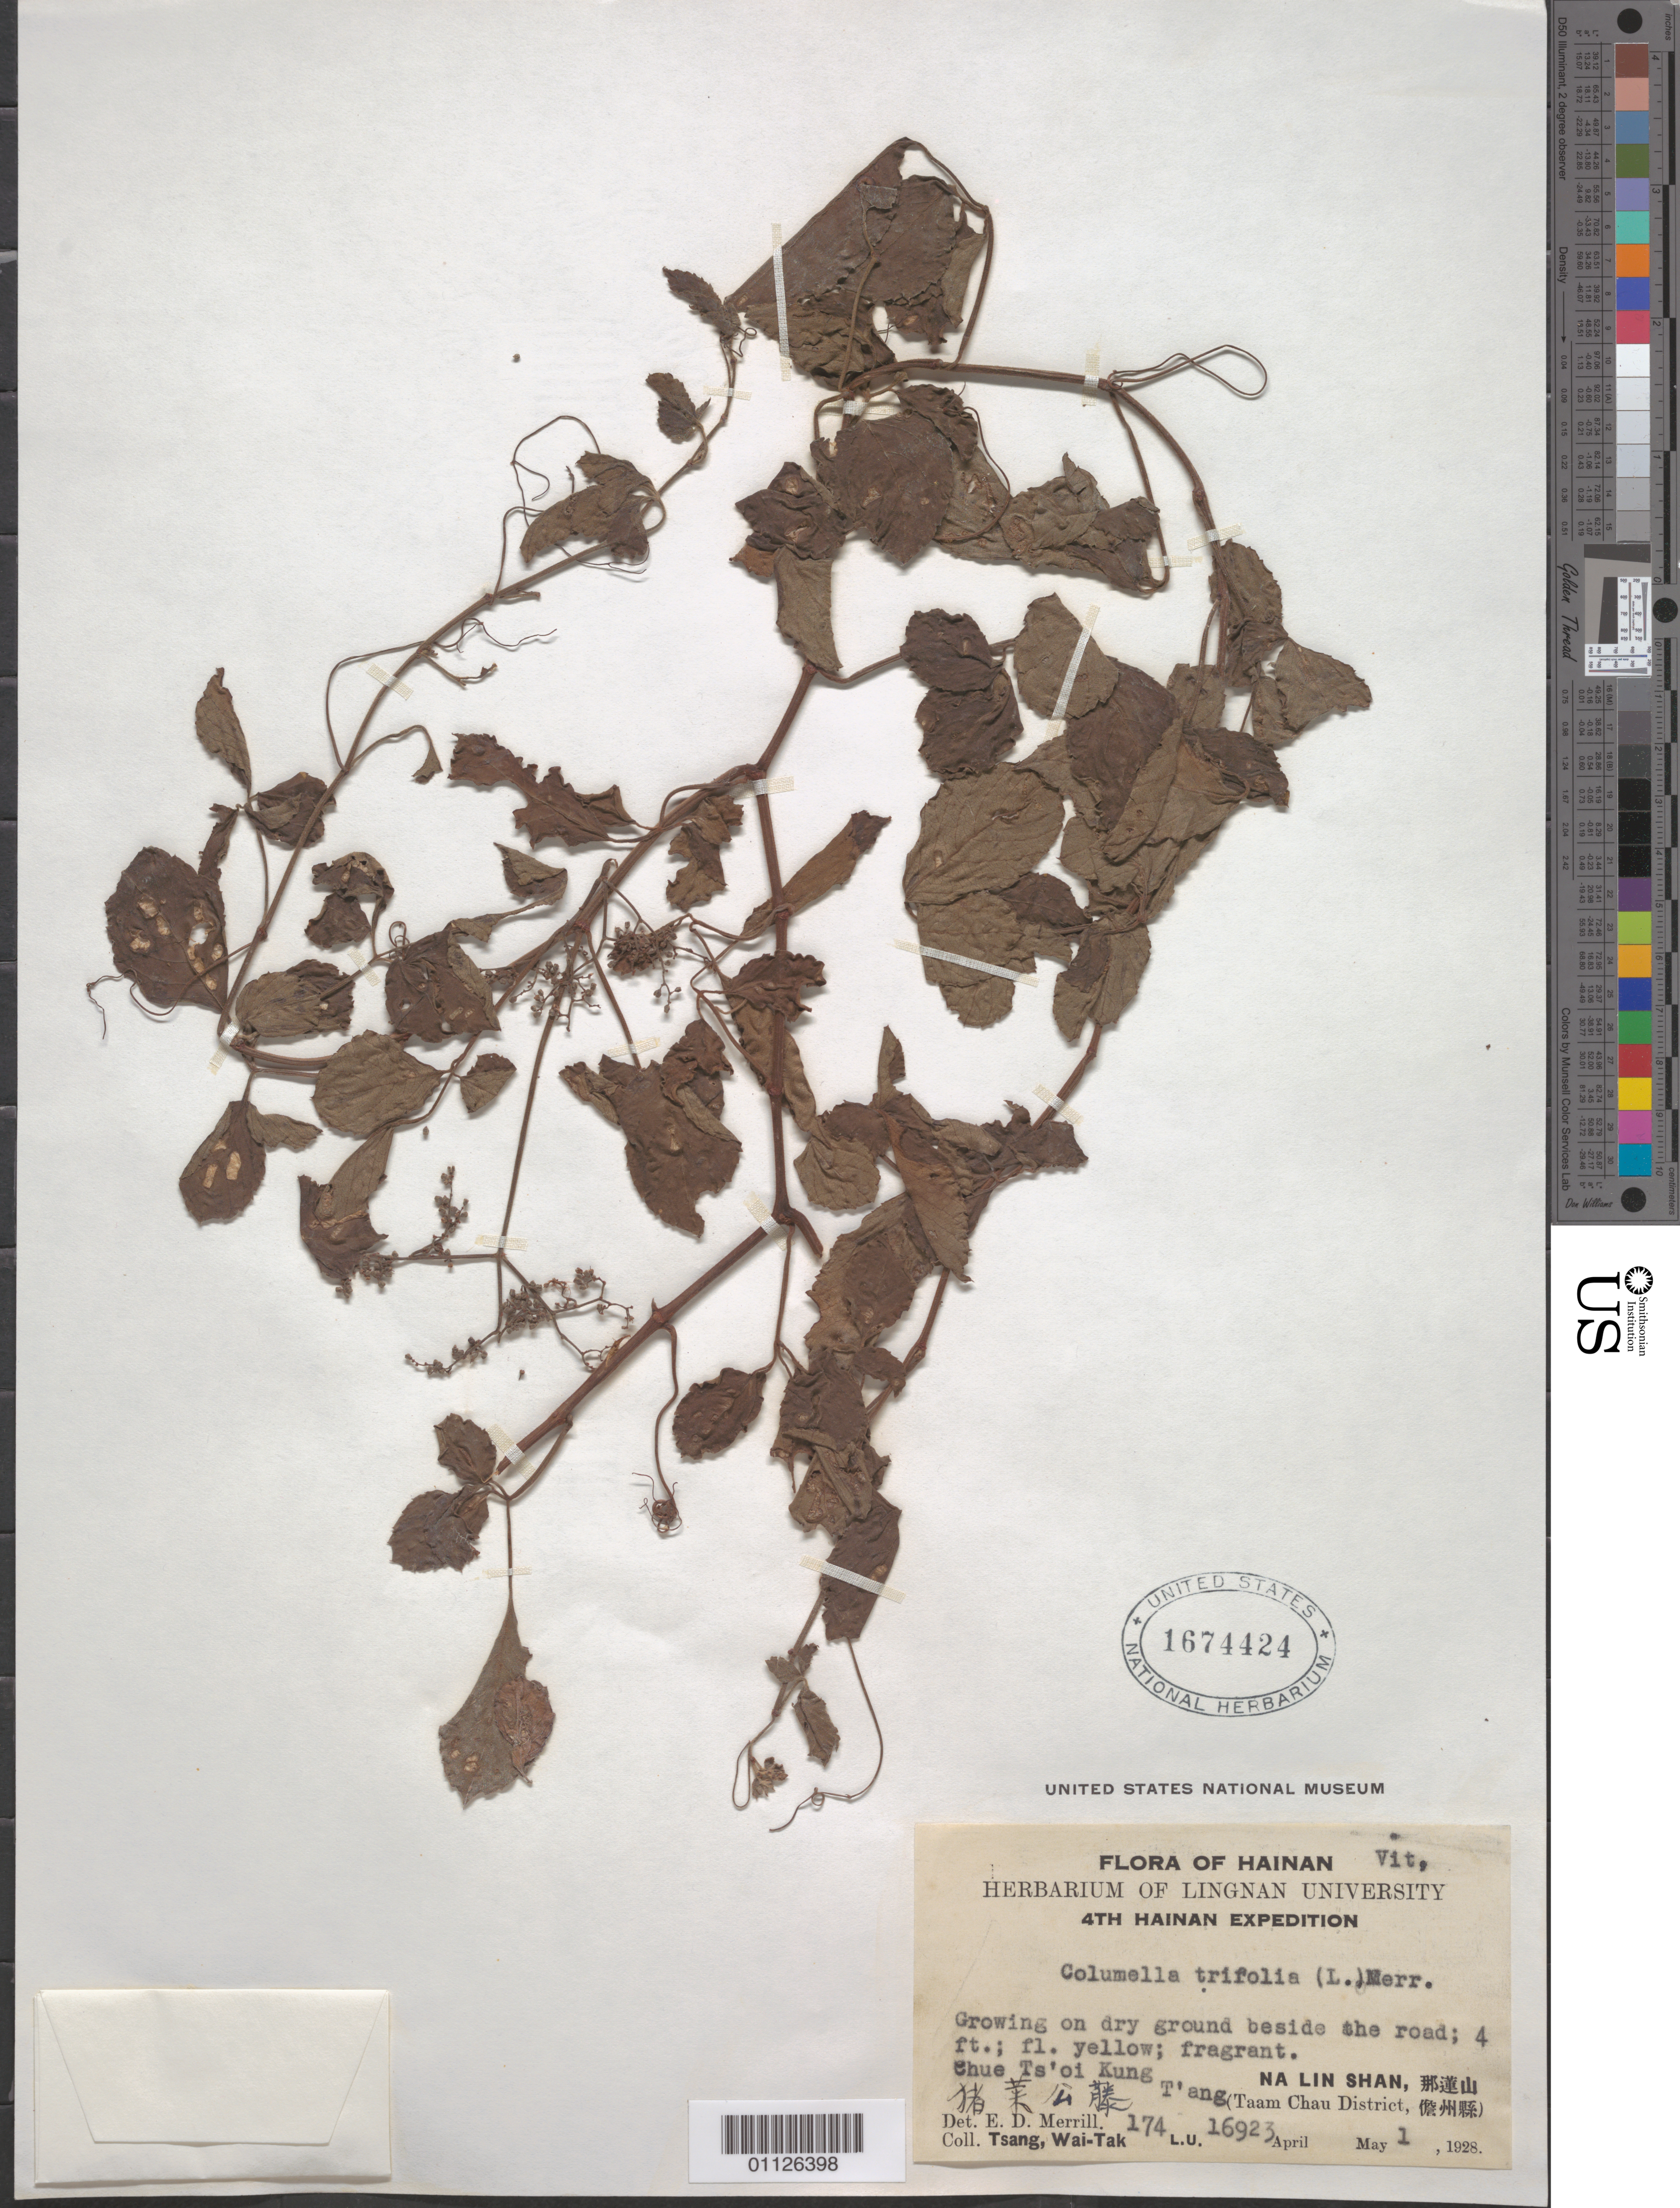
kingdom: Plantae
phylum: Tracheophyta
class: Magnoliopsida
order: Vitales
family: Vitaceae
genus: Causonis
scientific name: Causonis trifolia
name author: (L.) Mabb. & J. Wen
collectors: W. T. Tsang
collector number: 174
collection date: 1928-05-01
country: China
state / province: Hainan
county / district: Taam Chau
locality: Na Lin Shan.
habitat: Growing on dry ground beside the road.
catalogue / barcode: US 1674424